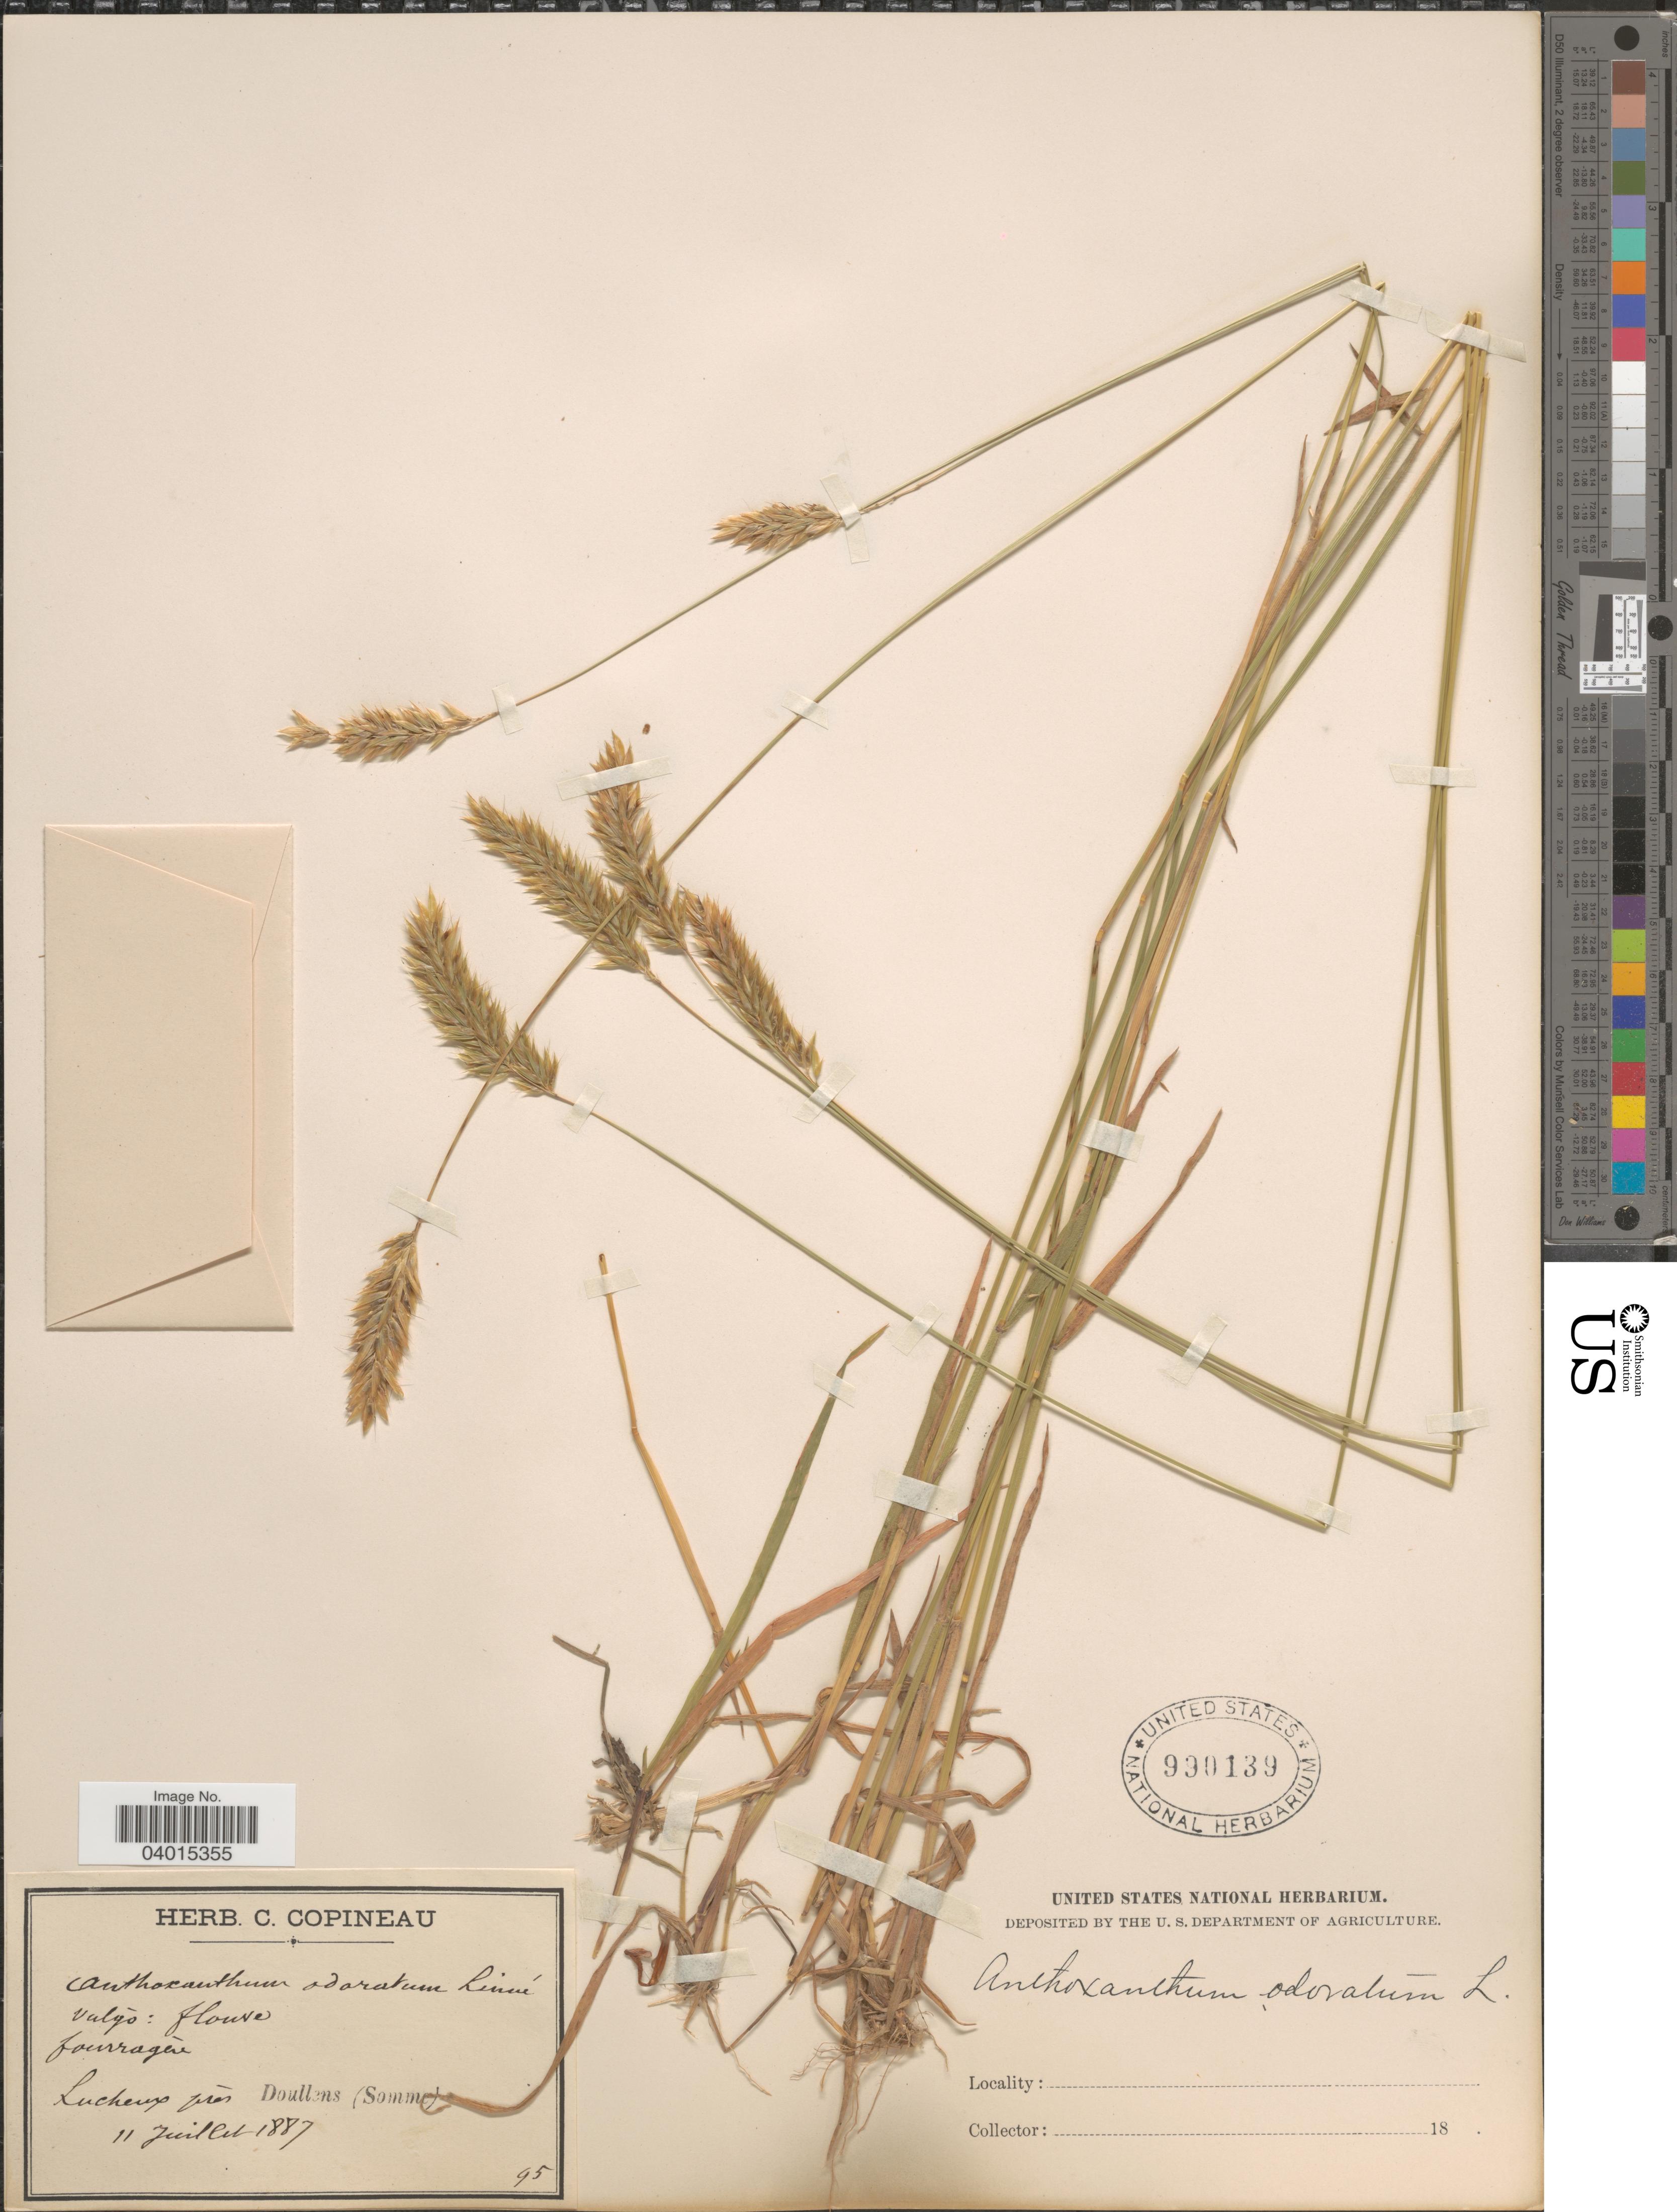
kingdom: Plantae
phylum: Tracheophyta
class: Liliopsida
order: Poales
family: Poaceae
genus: Anthoxanthum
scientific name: Anthoxanthum odoratum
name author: L.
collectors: ex herb. C. Copineau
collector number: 95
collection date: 1887-07-11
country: France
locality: Lucheux près Doullens (Somme).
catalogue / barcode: US 990139